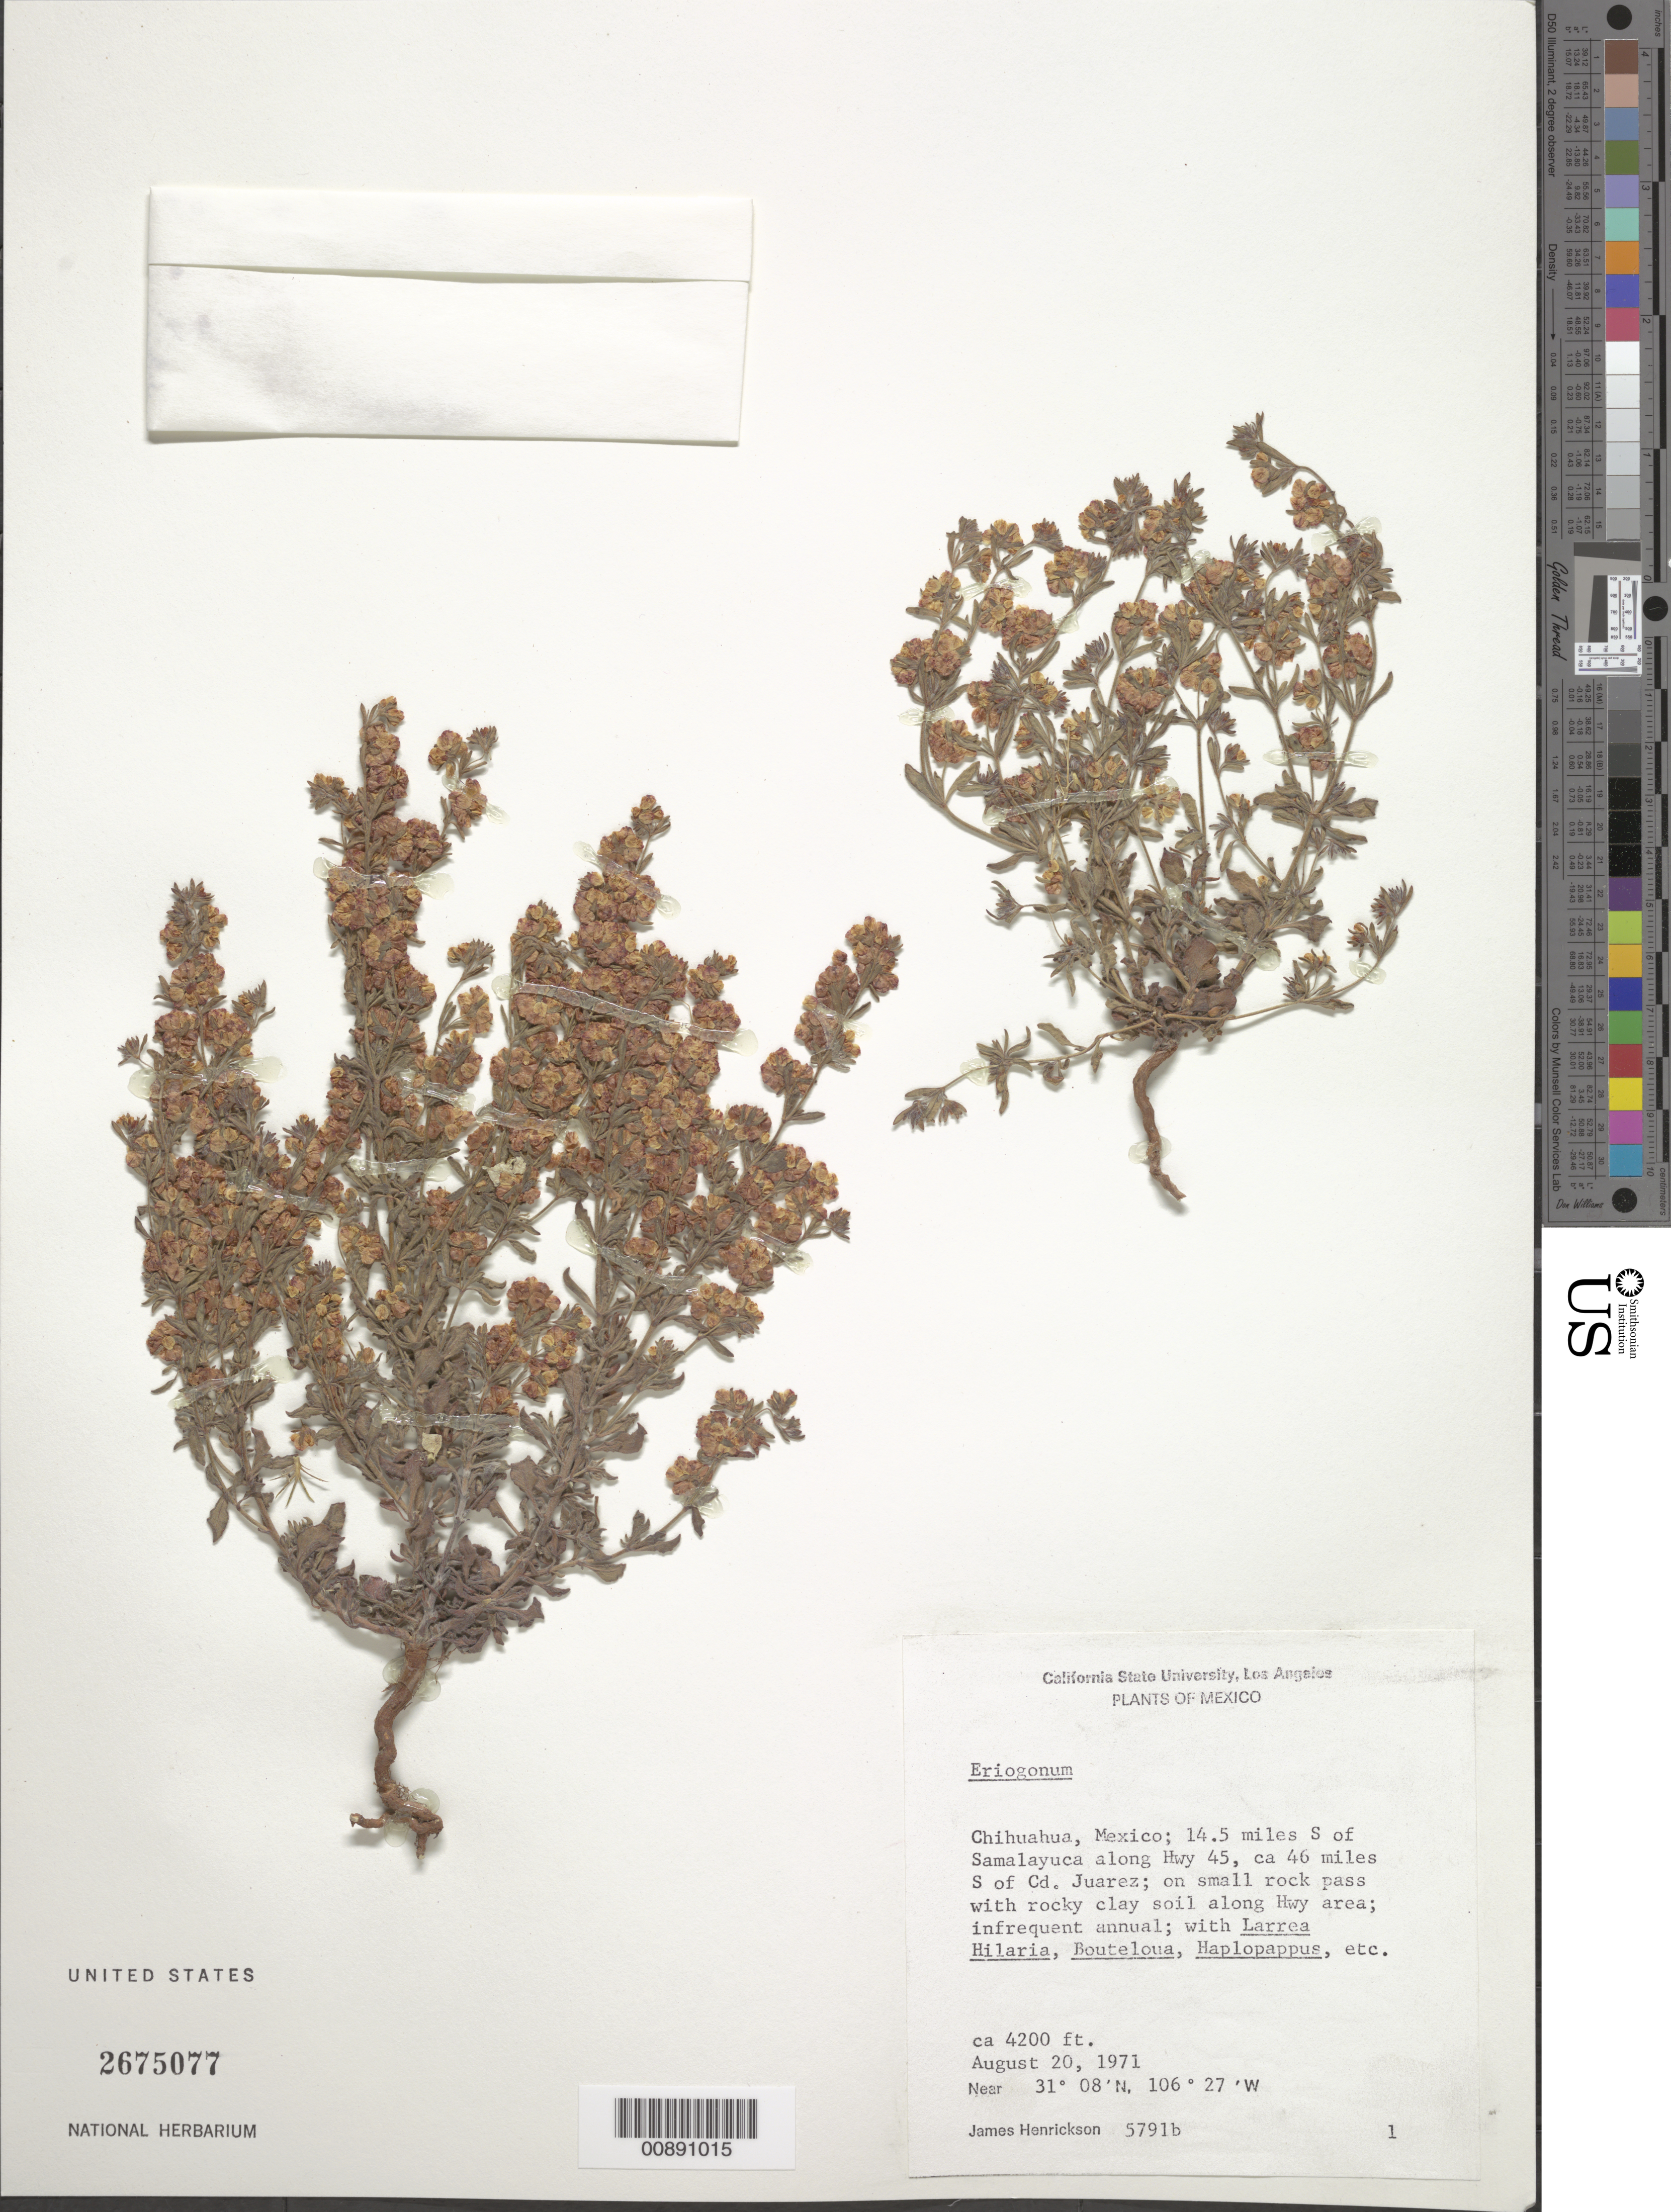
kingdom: Plantae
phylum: Tracheophyta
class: Magnoliopsida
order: Caryophyllales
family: Polygonaceae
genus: Eriogonum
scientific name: Eriogonum sp.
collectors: J. Henrickson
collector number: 5791 b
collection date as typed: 20 Aug 1971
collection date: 1971-08-20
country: Mexico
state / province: Chihuahua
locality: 14.5 miles S of Samalayuca along Hwy 45, ca 46 miles S of Cd. Juárez, Chihuahua.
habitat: On small rock pass with rocky clay soil along Hwy area; with Larrea, Hilaria, Bouteloua, Haplopappus, etc.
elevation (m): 1280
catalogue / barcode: US 2675077